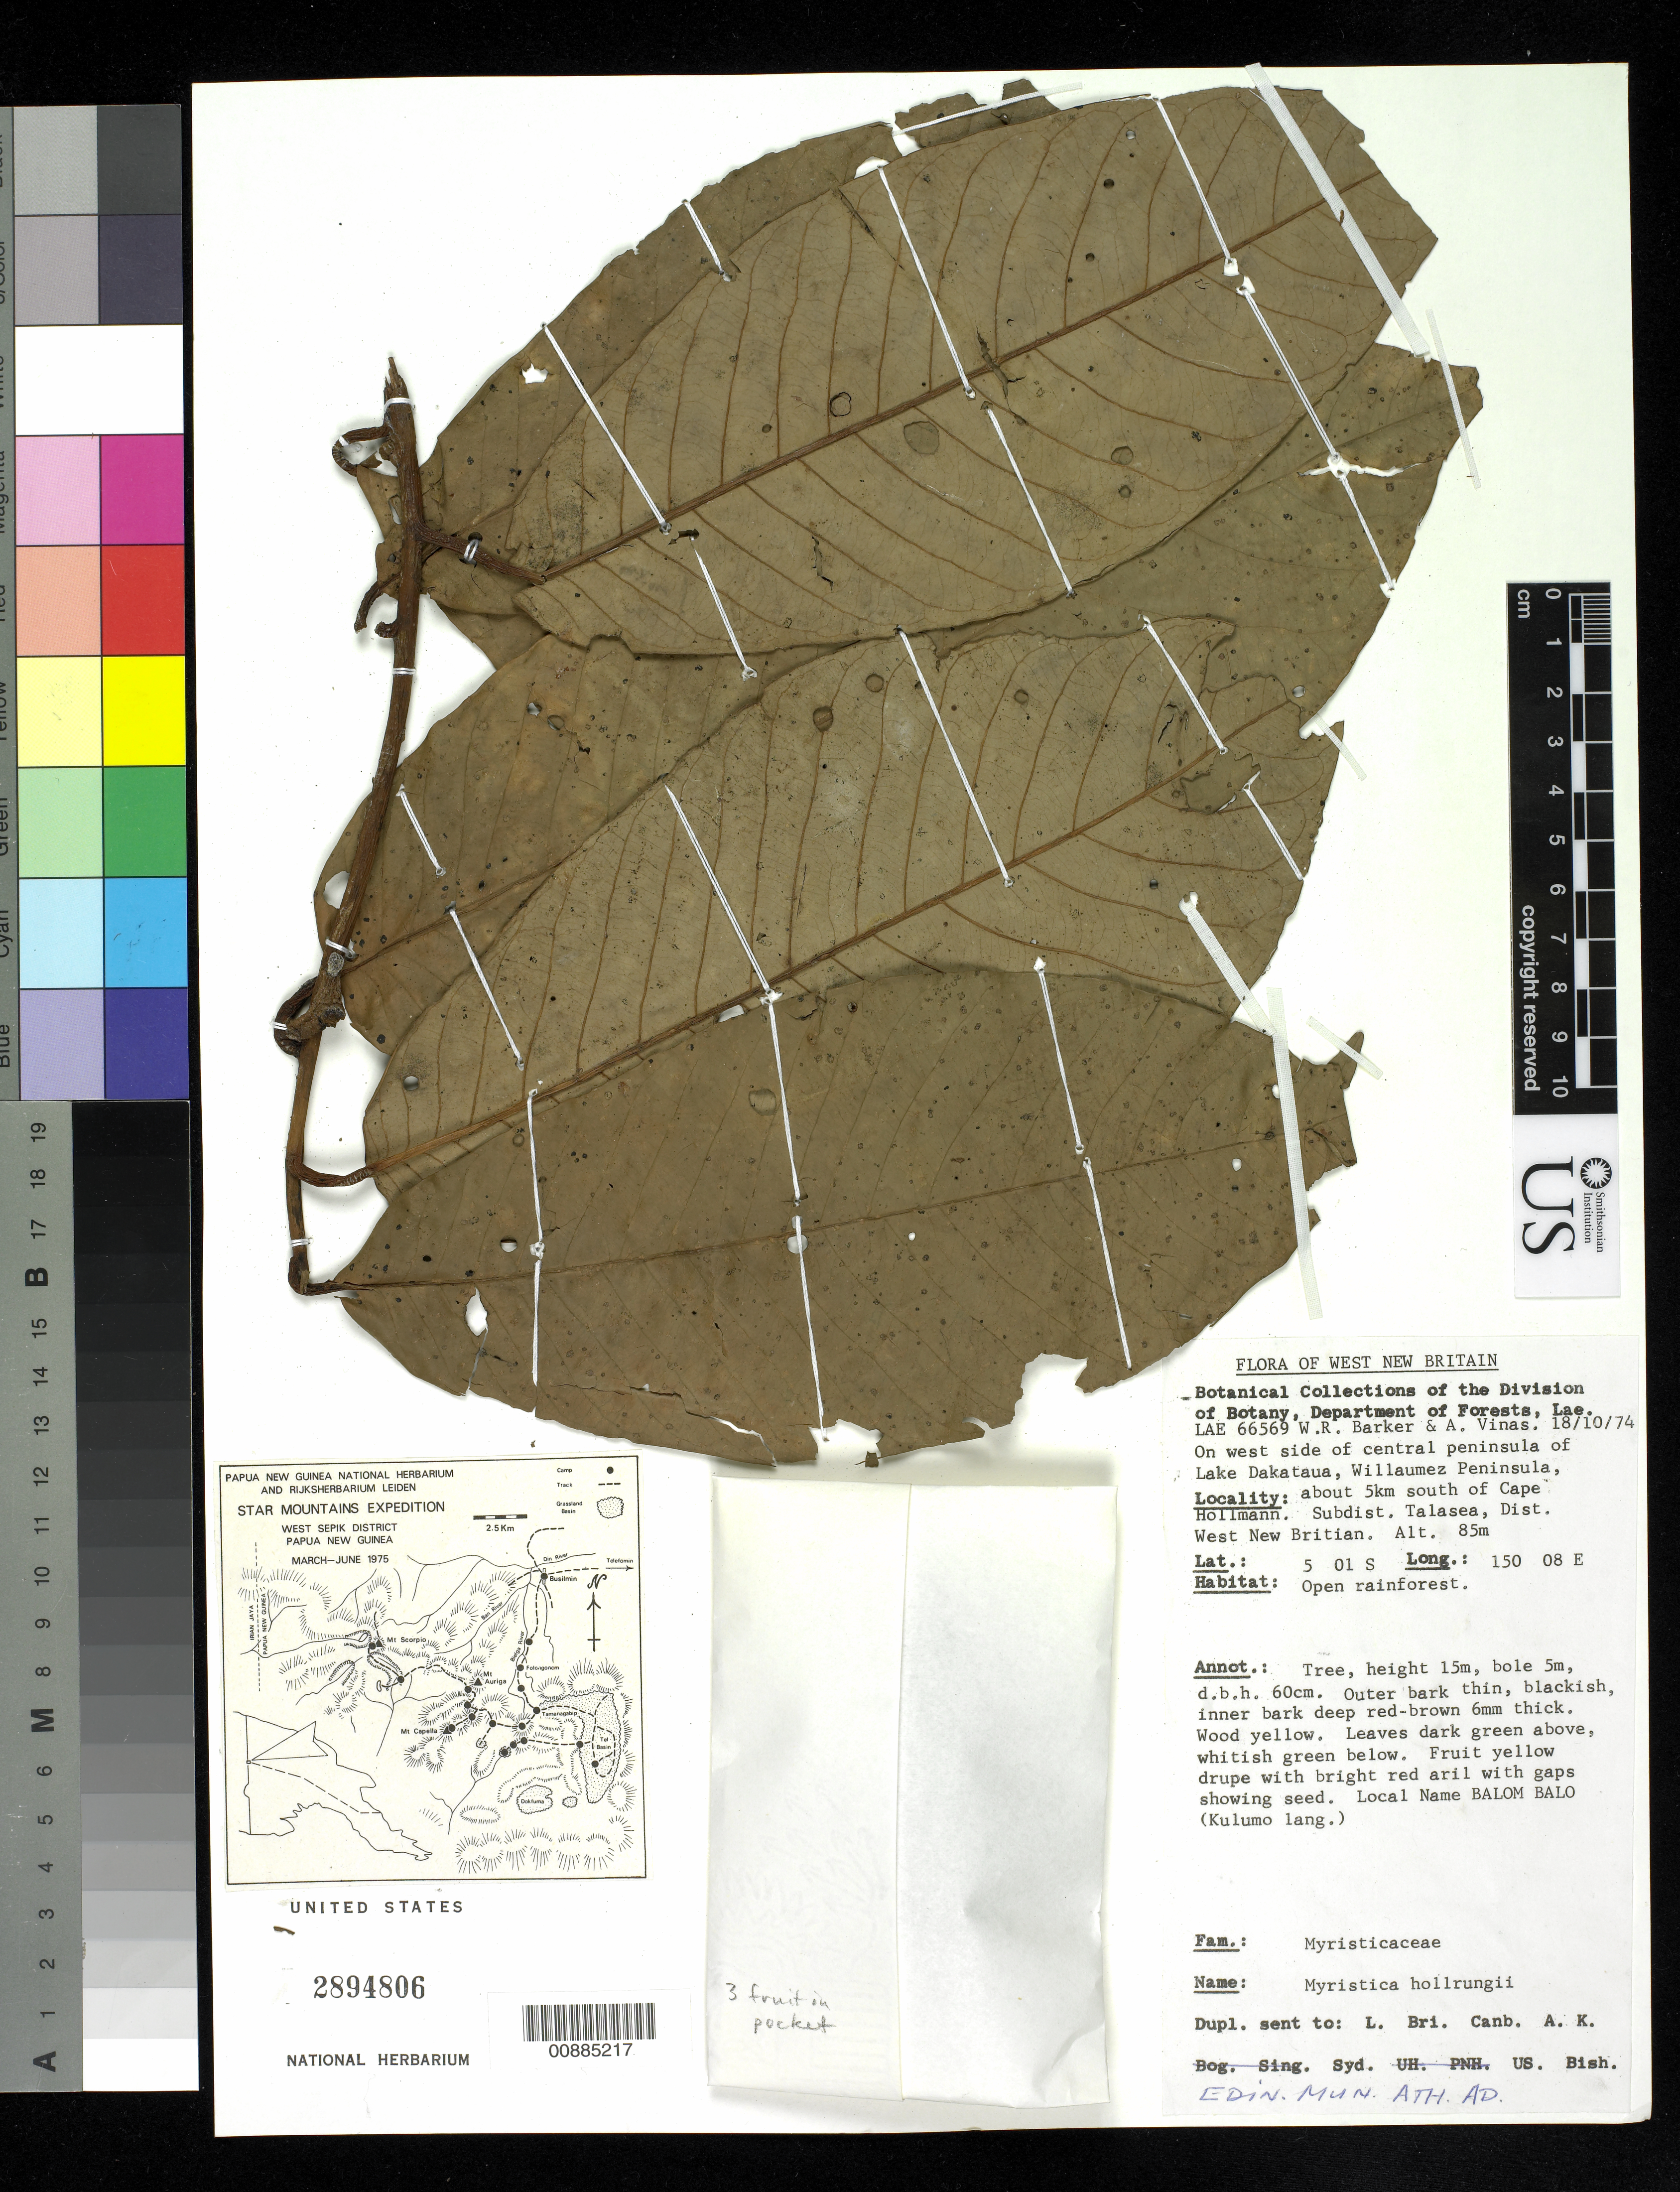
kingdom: Plantae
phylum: Tracheophyta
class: Magnoliopsida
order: Magnoliales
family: Myristicaceae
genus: Myristica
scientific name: Myristica hollrungii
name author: Warb.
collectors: W. R. Barker & A. Vinas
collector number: LAE 66569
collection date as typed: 18 Oct 1974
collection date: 1974-10-18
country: Papua New Guinea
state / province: West New Britain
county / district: Talasea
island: New Britain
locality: Willaumez Peninsula, west side of central peninsula of Lake Dakataua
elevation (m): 85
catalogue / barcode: US 2894806